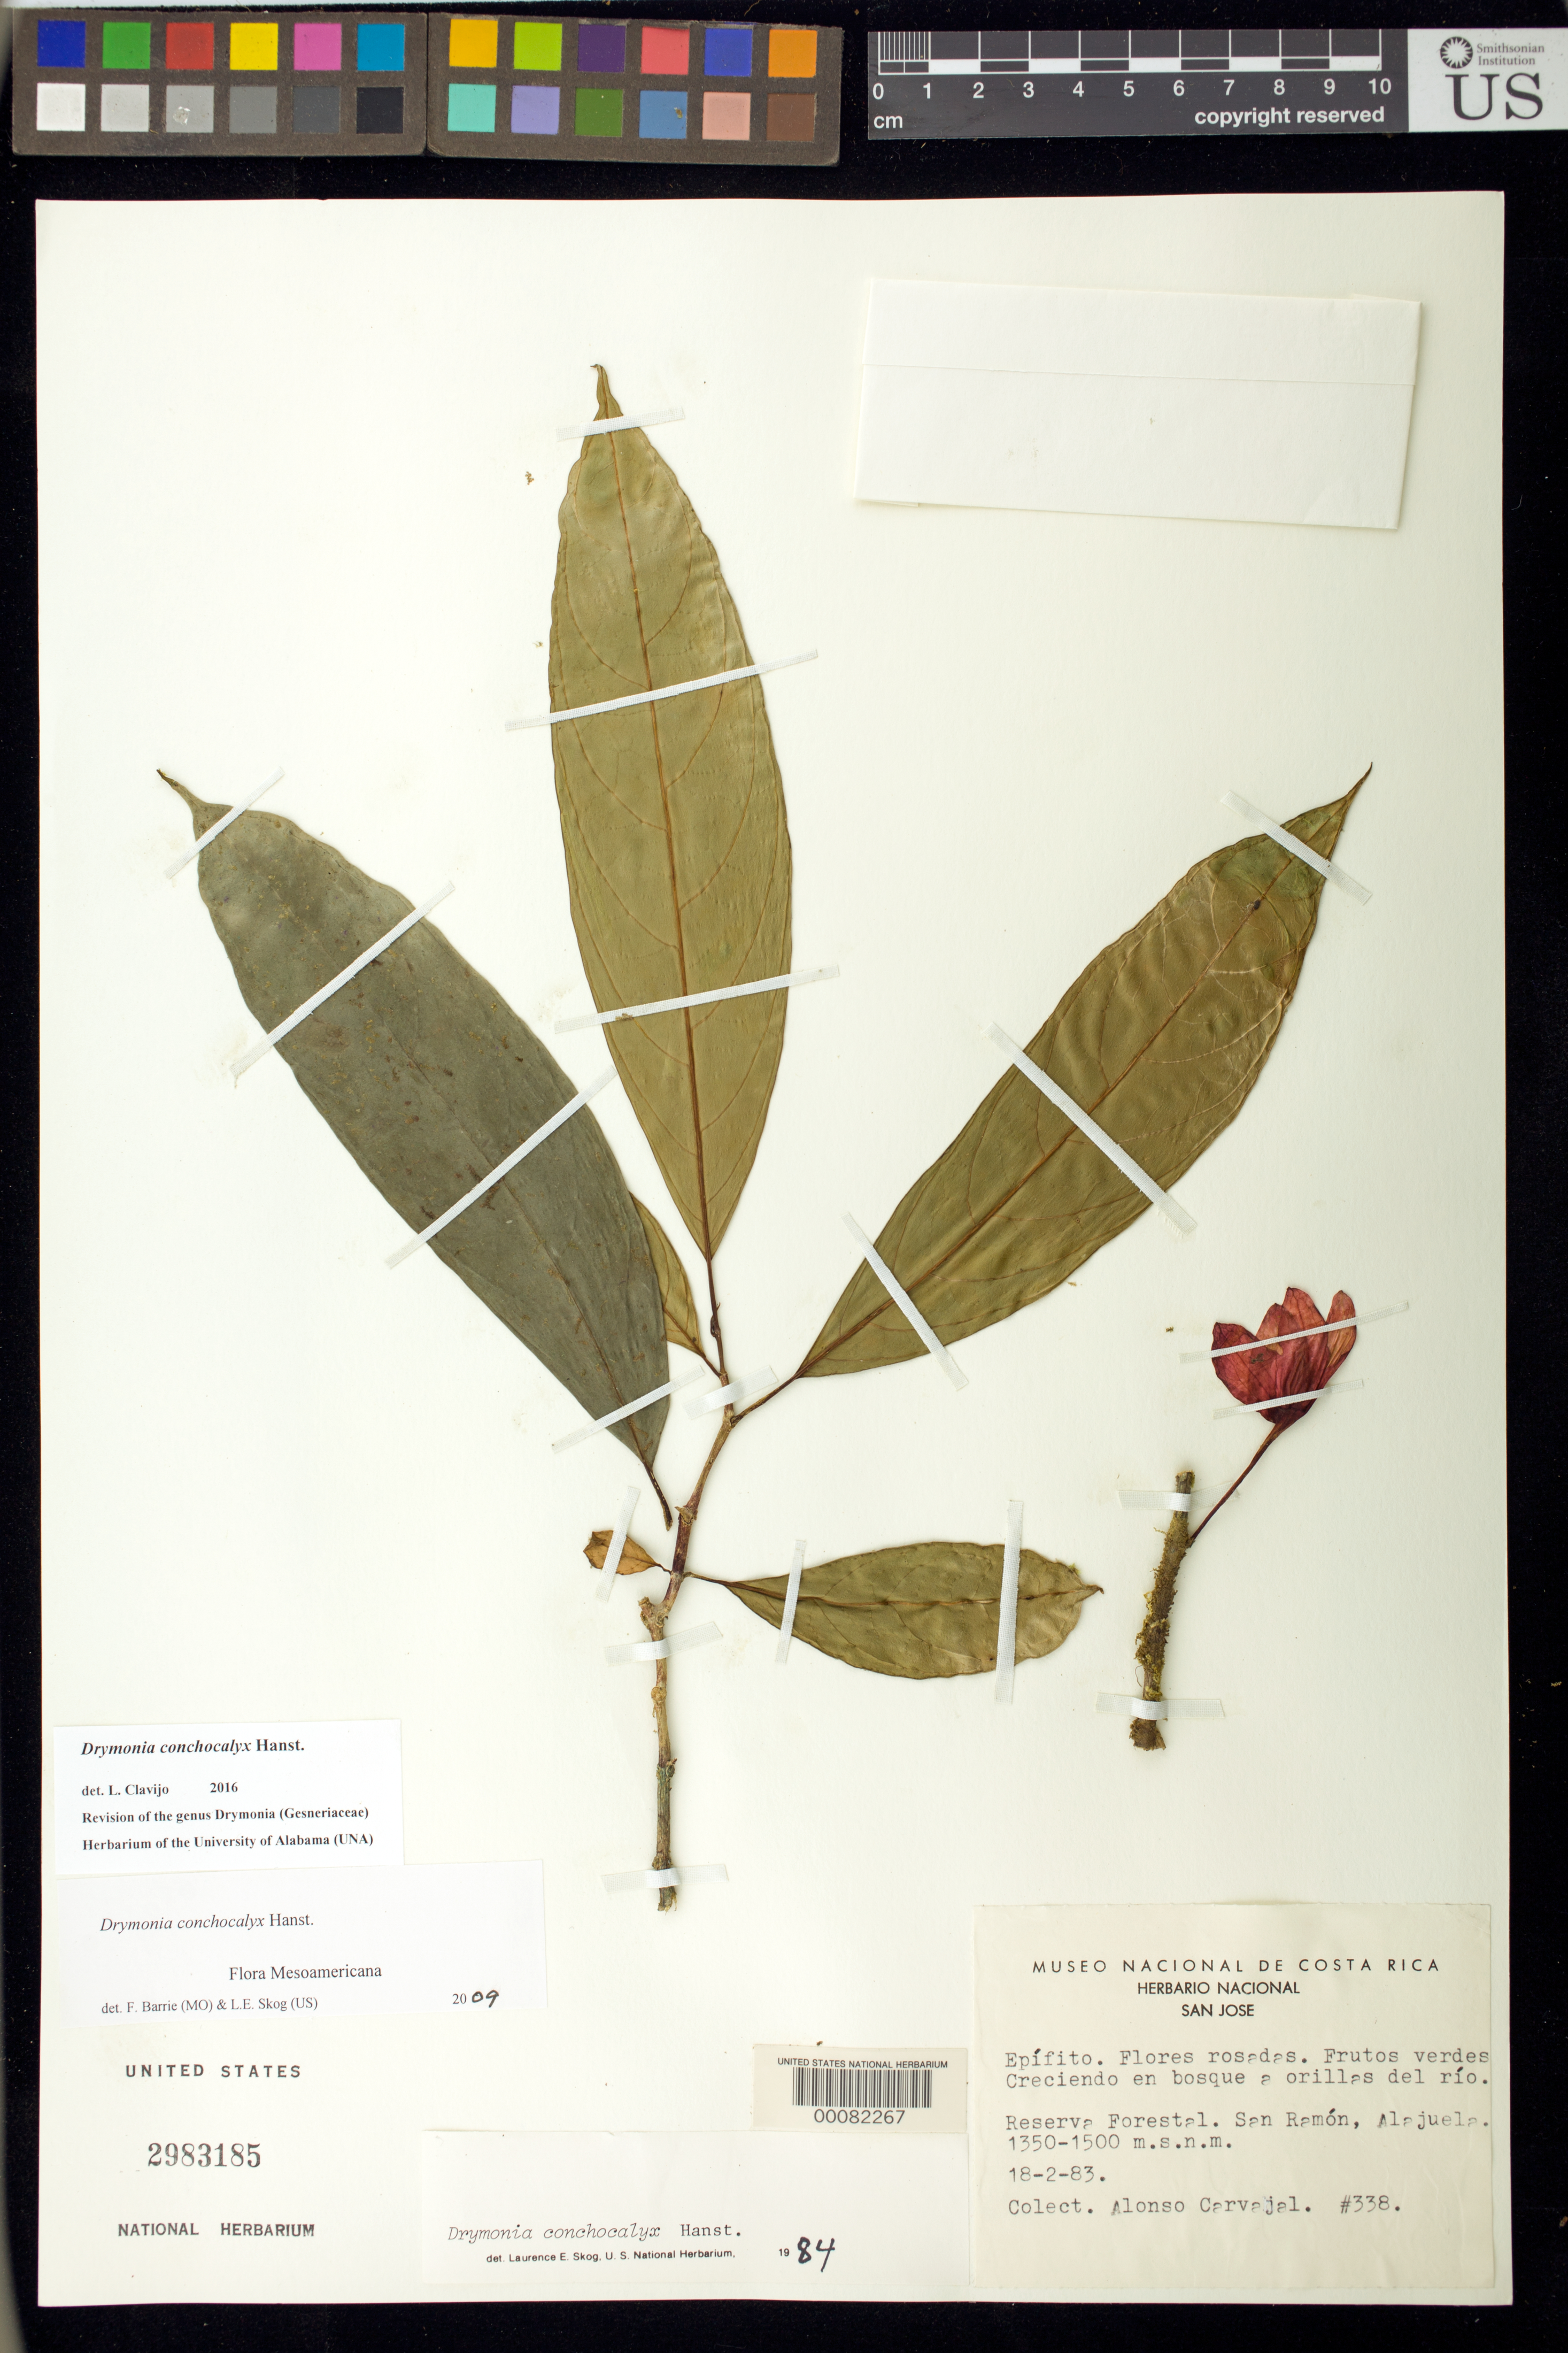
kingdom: Plantae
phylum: Tracheophyta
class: Magnoliopsida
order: Lamiales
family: Gesneriaceae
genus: Drymonia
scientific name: Drymonia conchocalyx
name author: Hanst.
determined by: Skog, Laurence E.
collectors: A. Carvajal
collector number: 338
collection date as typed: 18 Feb 1983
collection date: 1983-02-18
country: Costa Rica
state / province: Alajuela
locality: Reserva Forestal, San Ramon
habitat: In forest on the banks of the river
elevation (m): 1350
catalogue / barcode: US 2983185